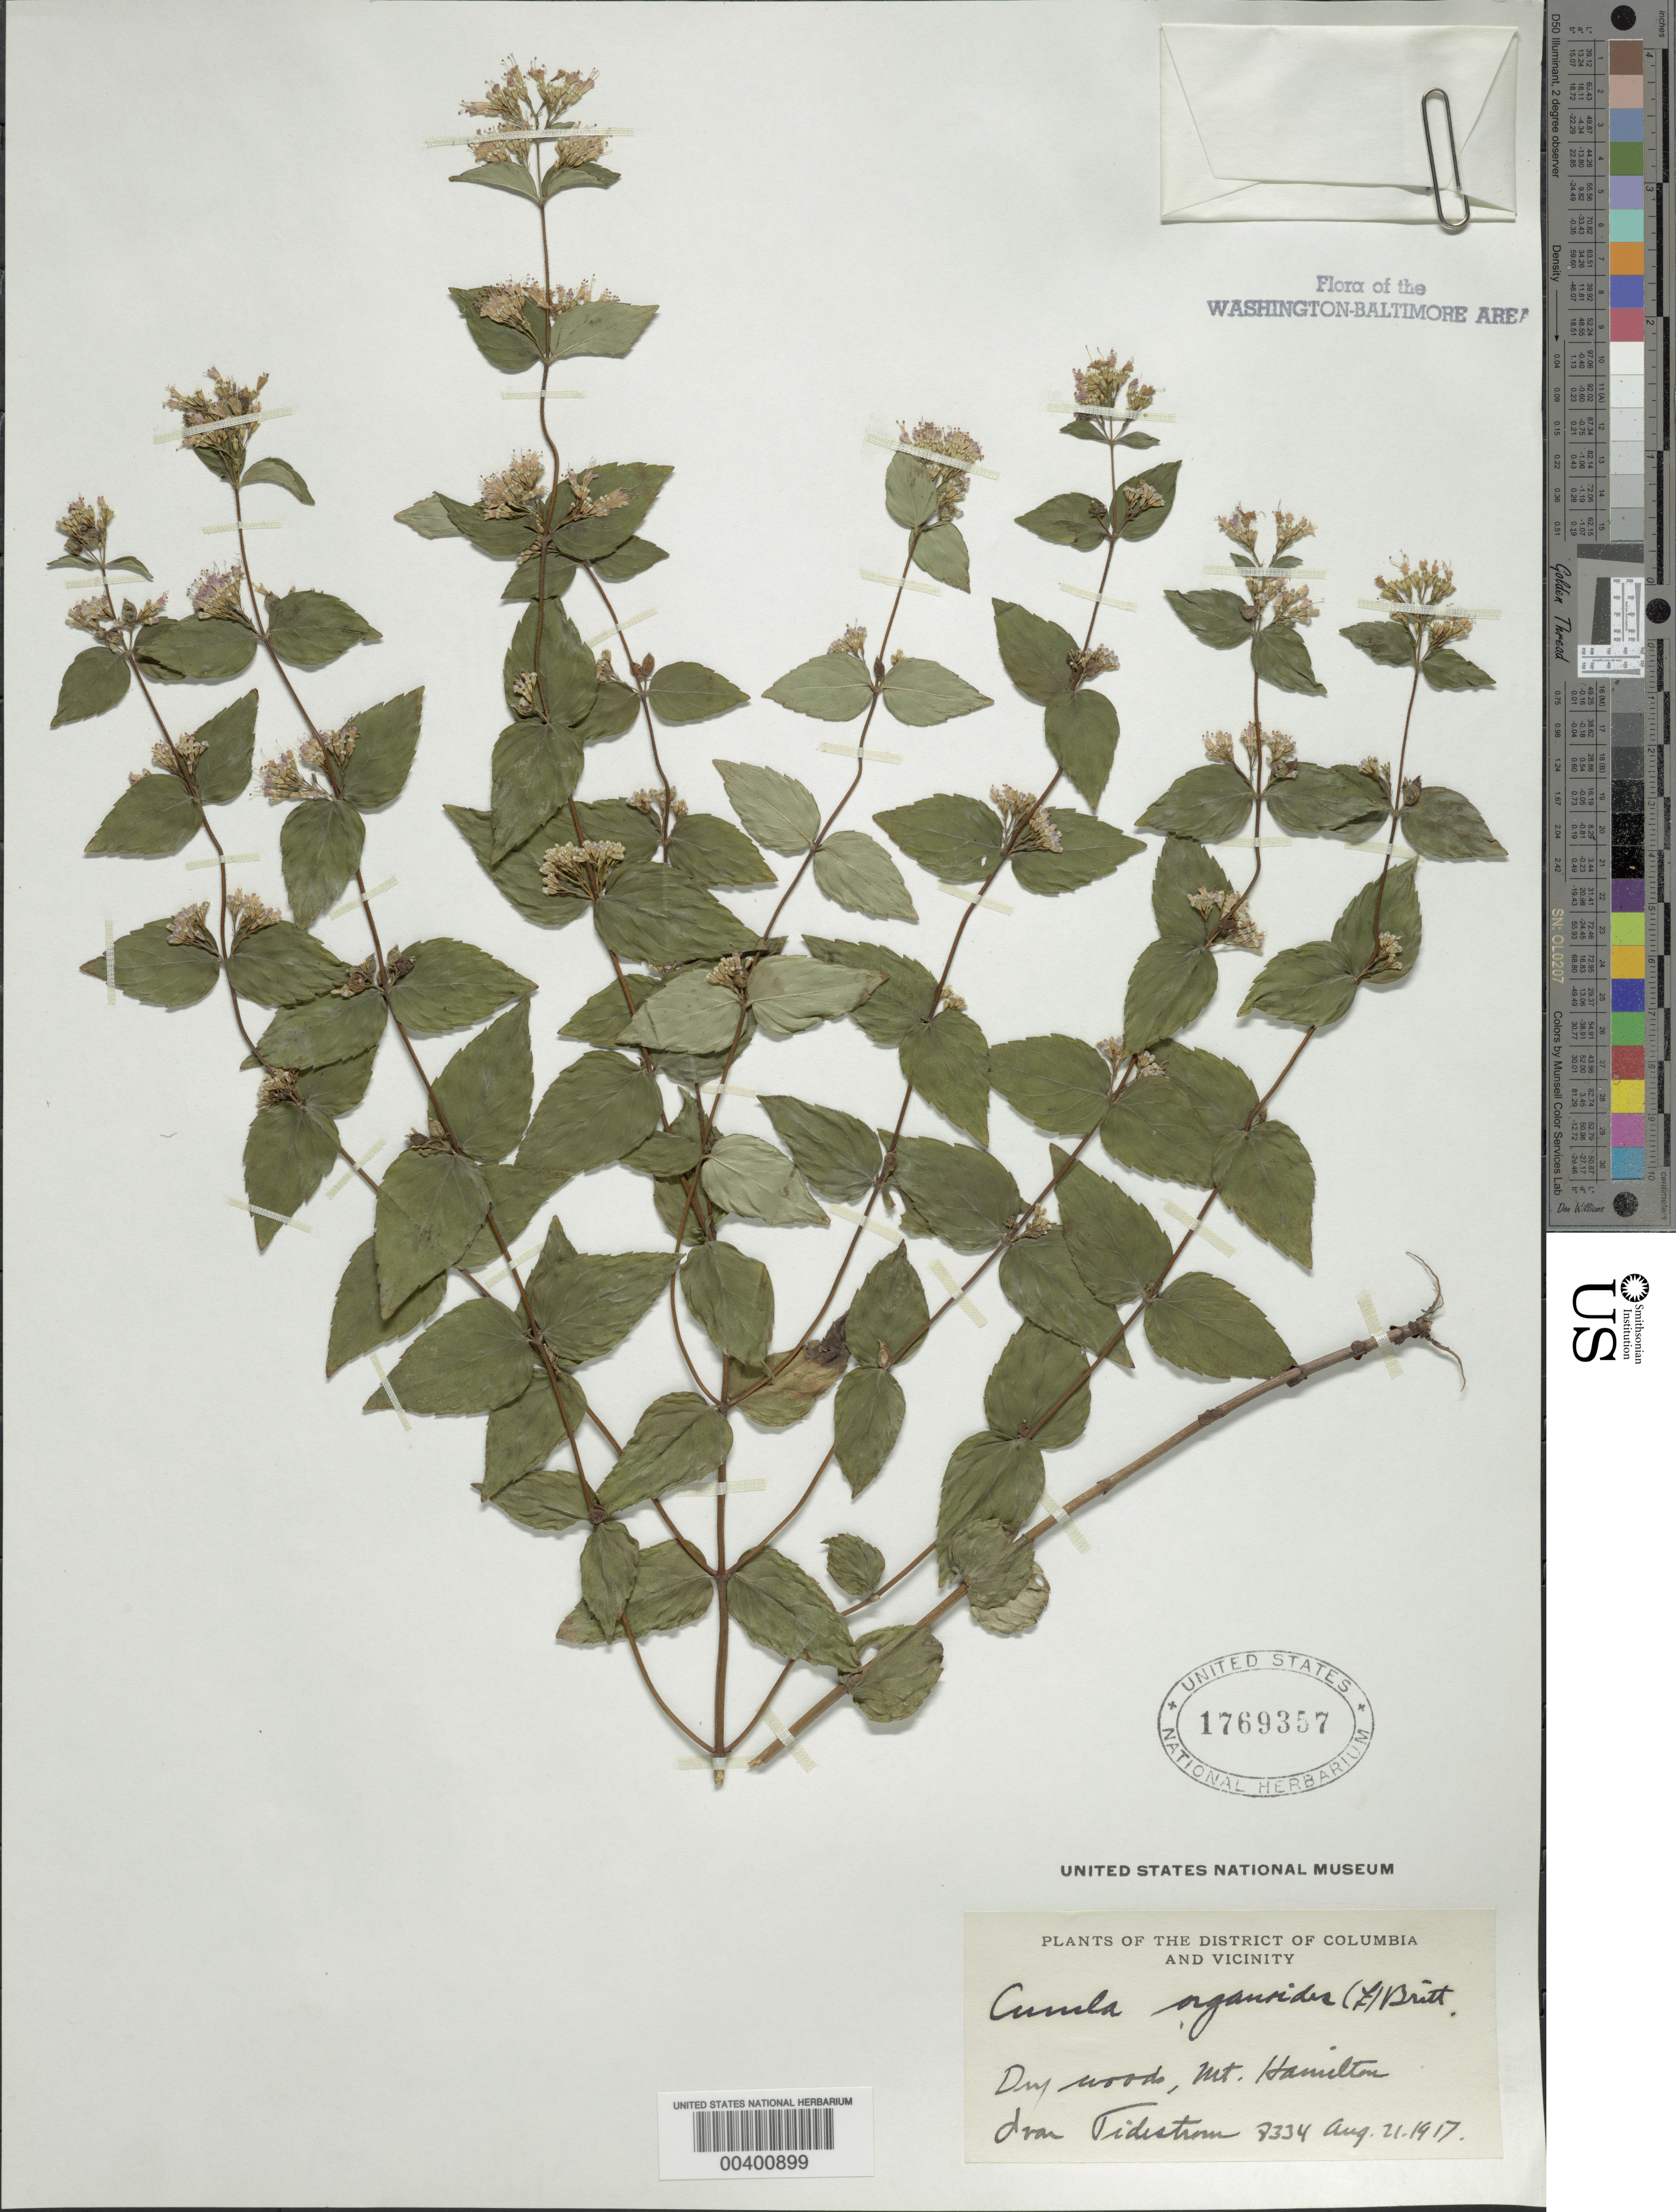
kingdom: Plantae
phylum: Tracheophyta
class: Magnoliopsida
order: Lamiales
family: Lamiaceae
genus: Cunila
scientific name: Cunila origanoides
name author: (L.) Britton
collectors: I. F. Tidestrom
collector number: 8334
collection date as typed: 21 Aug 1917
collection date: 1917-08-21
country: United States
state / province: District of Columbia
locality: Mount Hamilton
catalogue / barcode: US 1769357